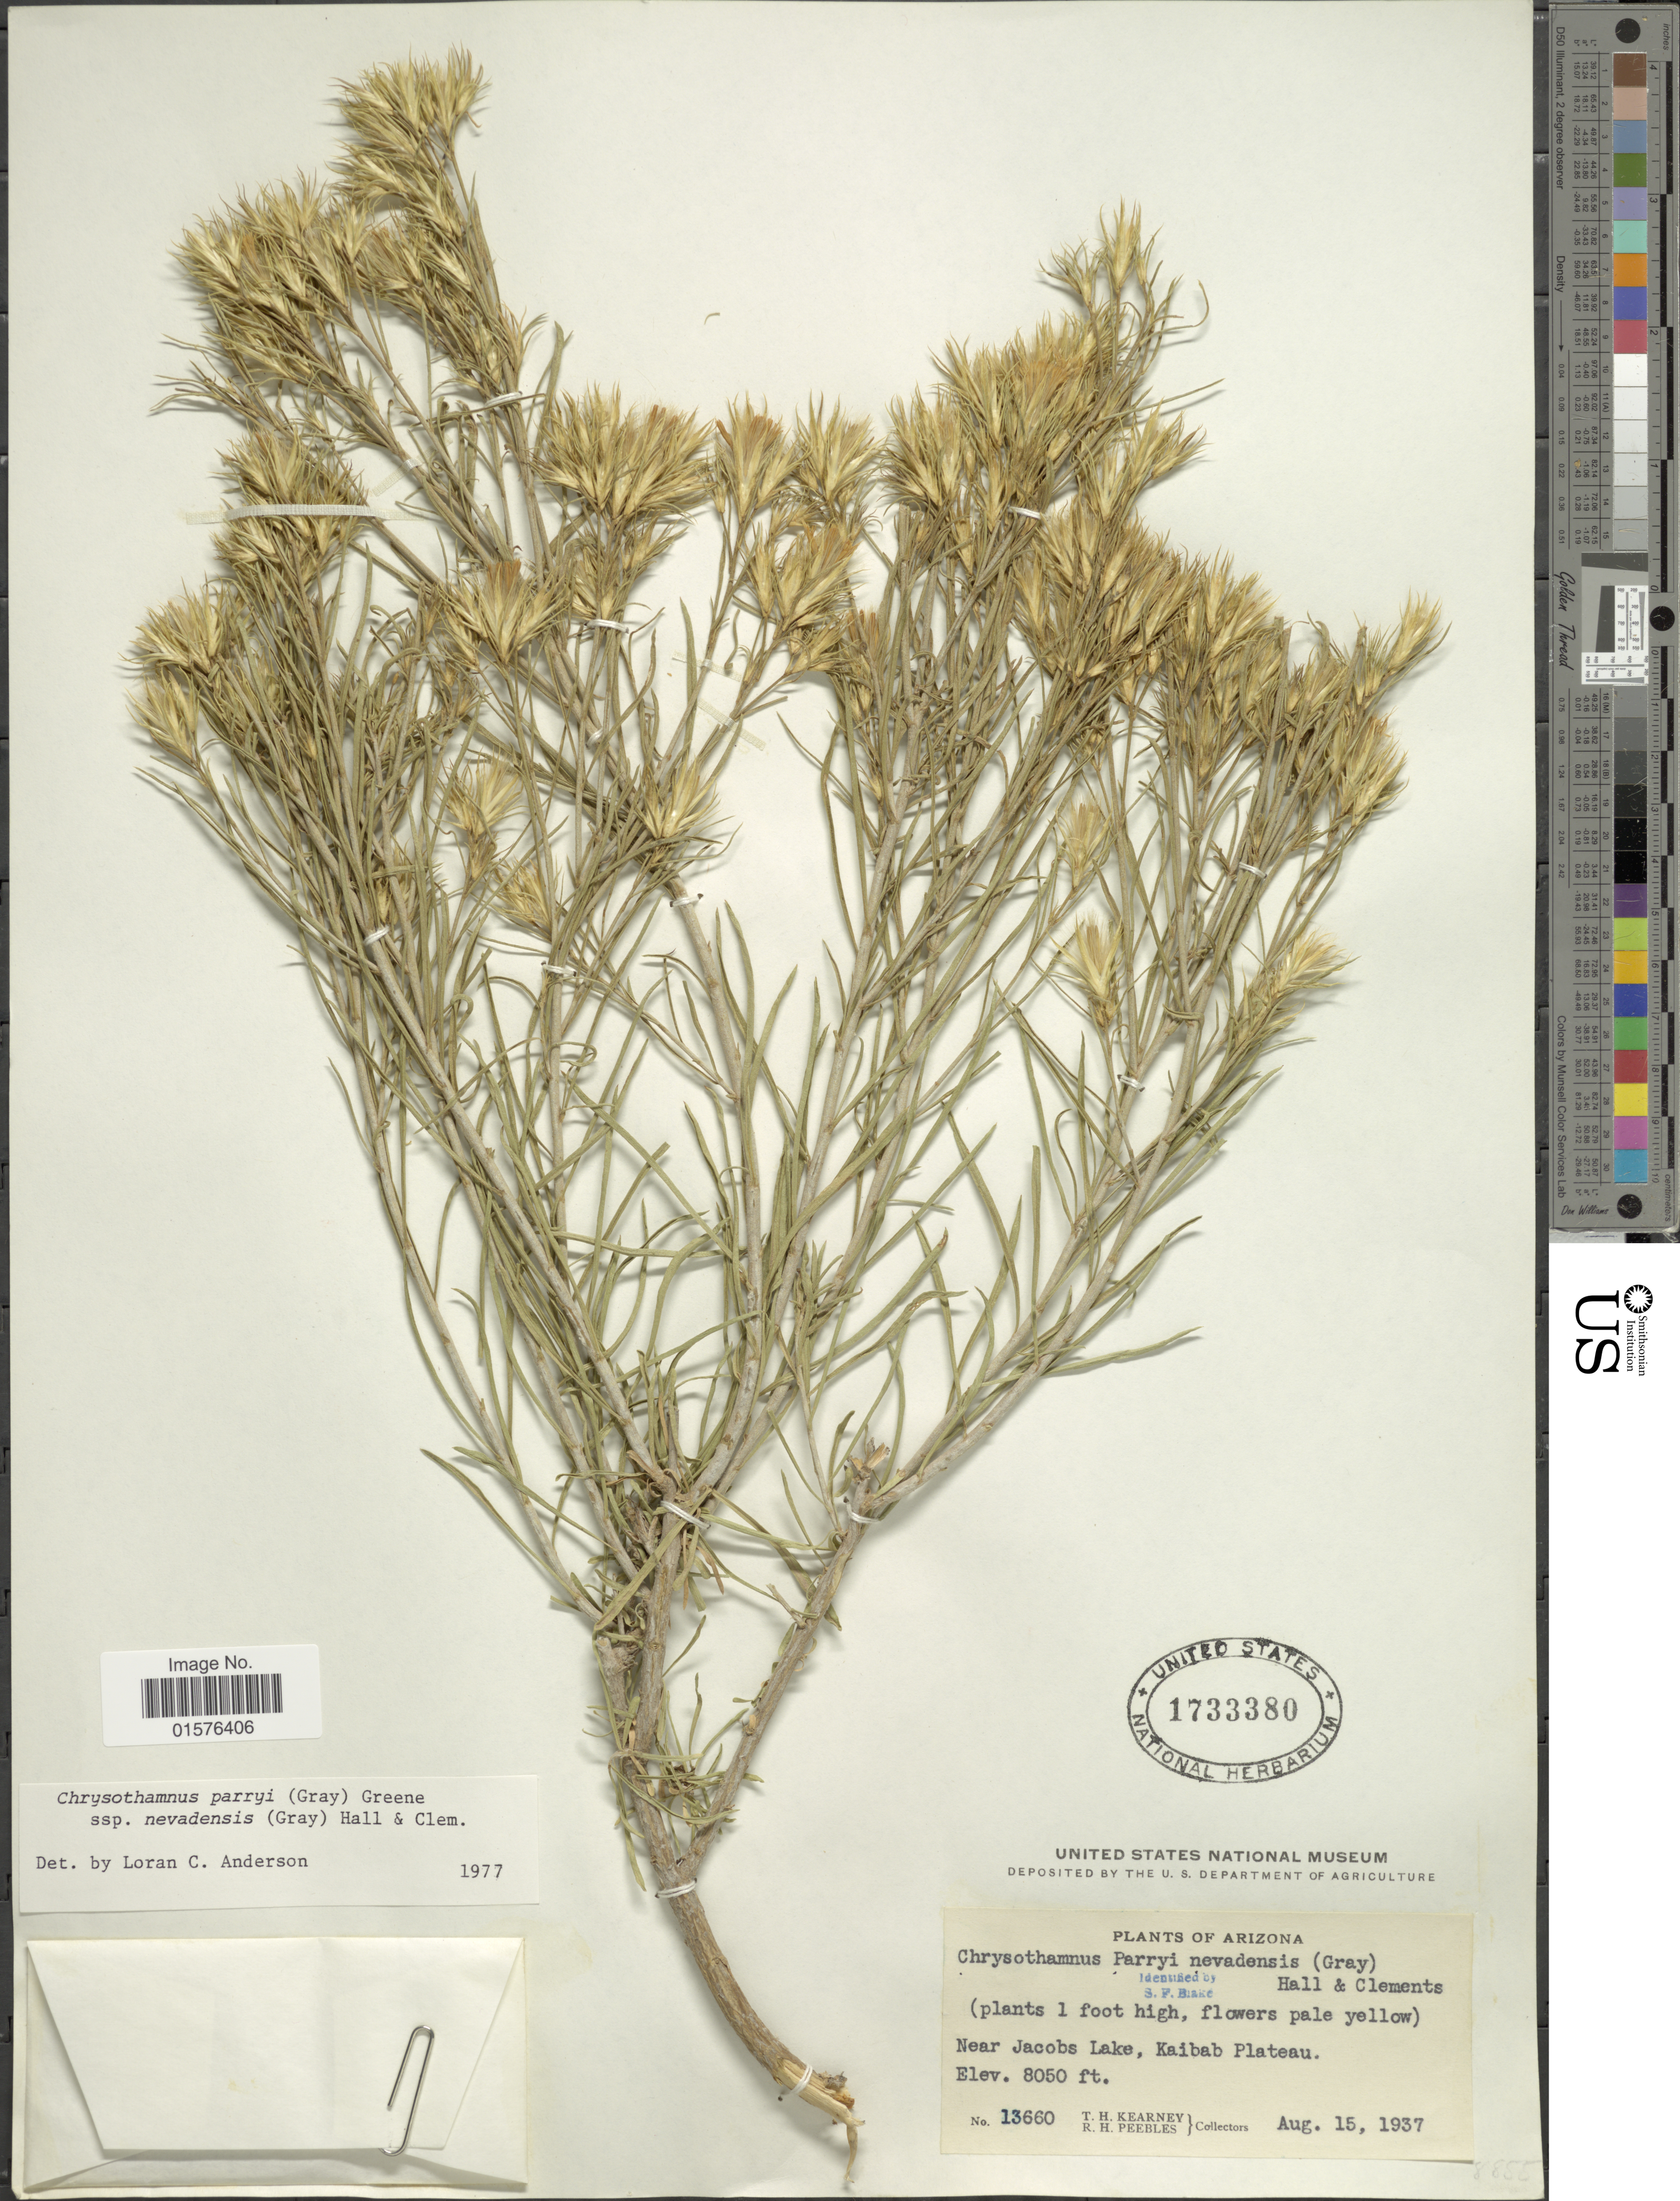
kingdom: Plantae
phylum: Tracheophyta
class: Magnoliopsida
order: Asterales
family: Asteraceae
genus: Ericameria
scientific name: Ericameria parryi var. nevadensis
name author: (A. Gray) G.L. Nesom & G.I. Baird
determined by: Urbatsch, Lowell E., Curator (LSU), Louisiana State University (UNITED STATES)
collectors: T. H. Kearney & R. H. Peebles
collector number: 13660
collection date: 1937-08-15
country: United States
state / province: Arizona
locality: Near Jacobs Lake, Kaibab Plateau.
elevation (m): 2454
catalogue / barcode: US 1733380